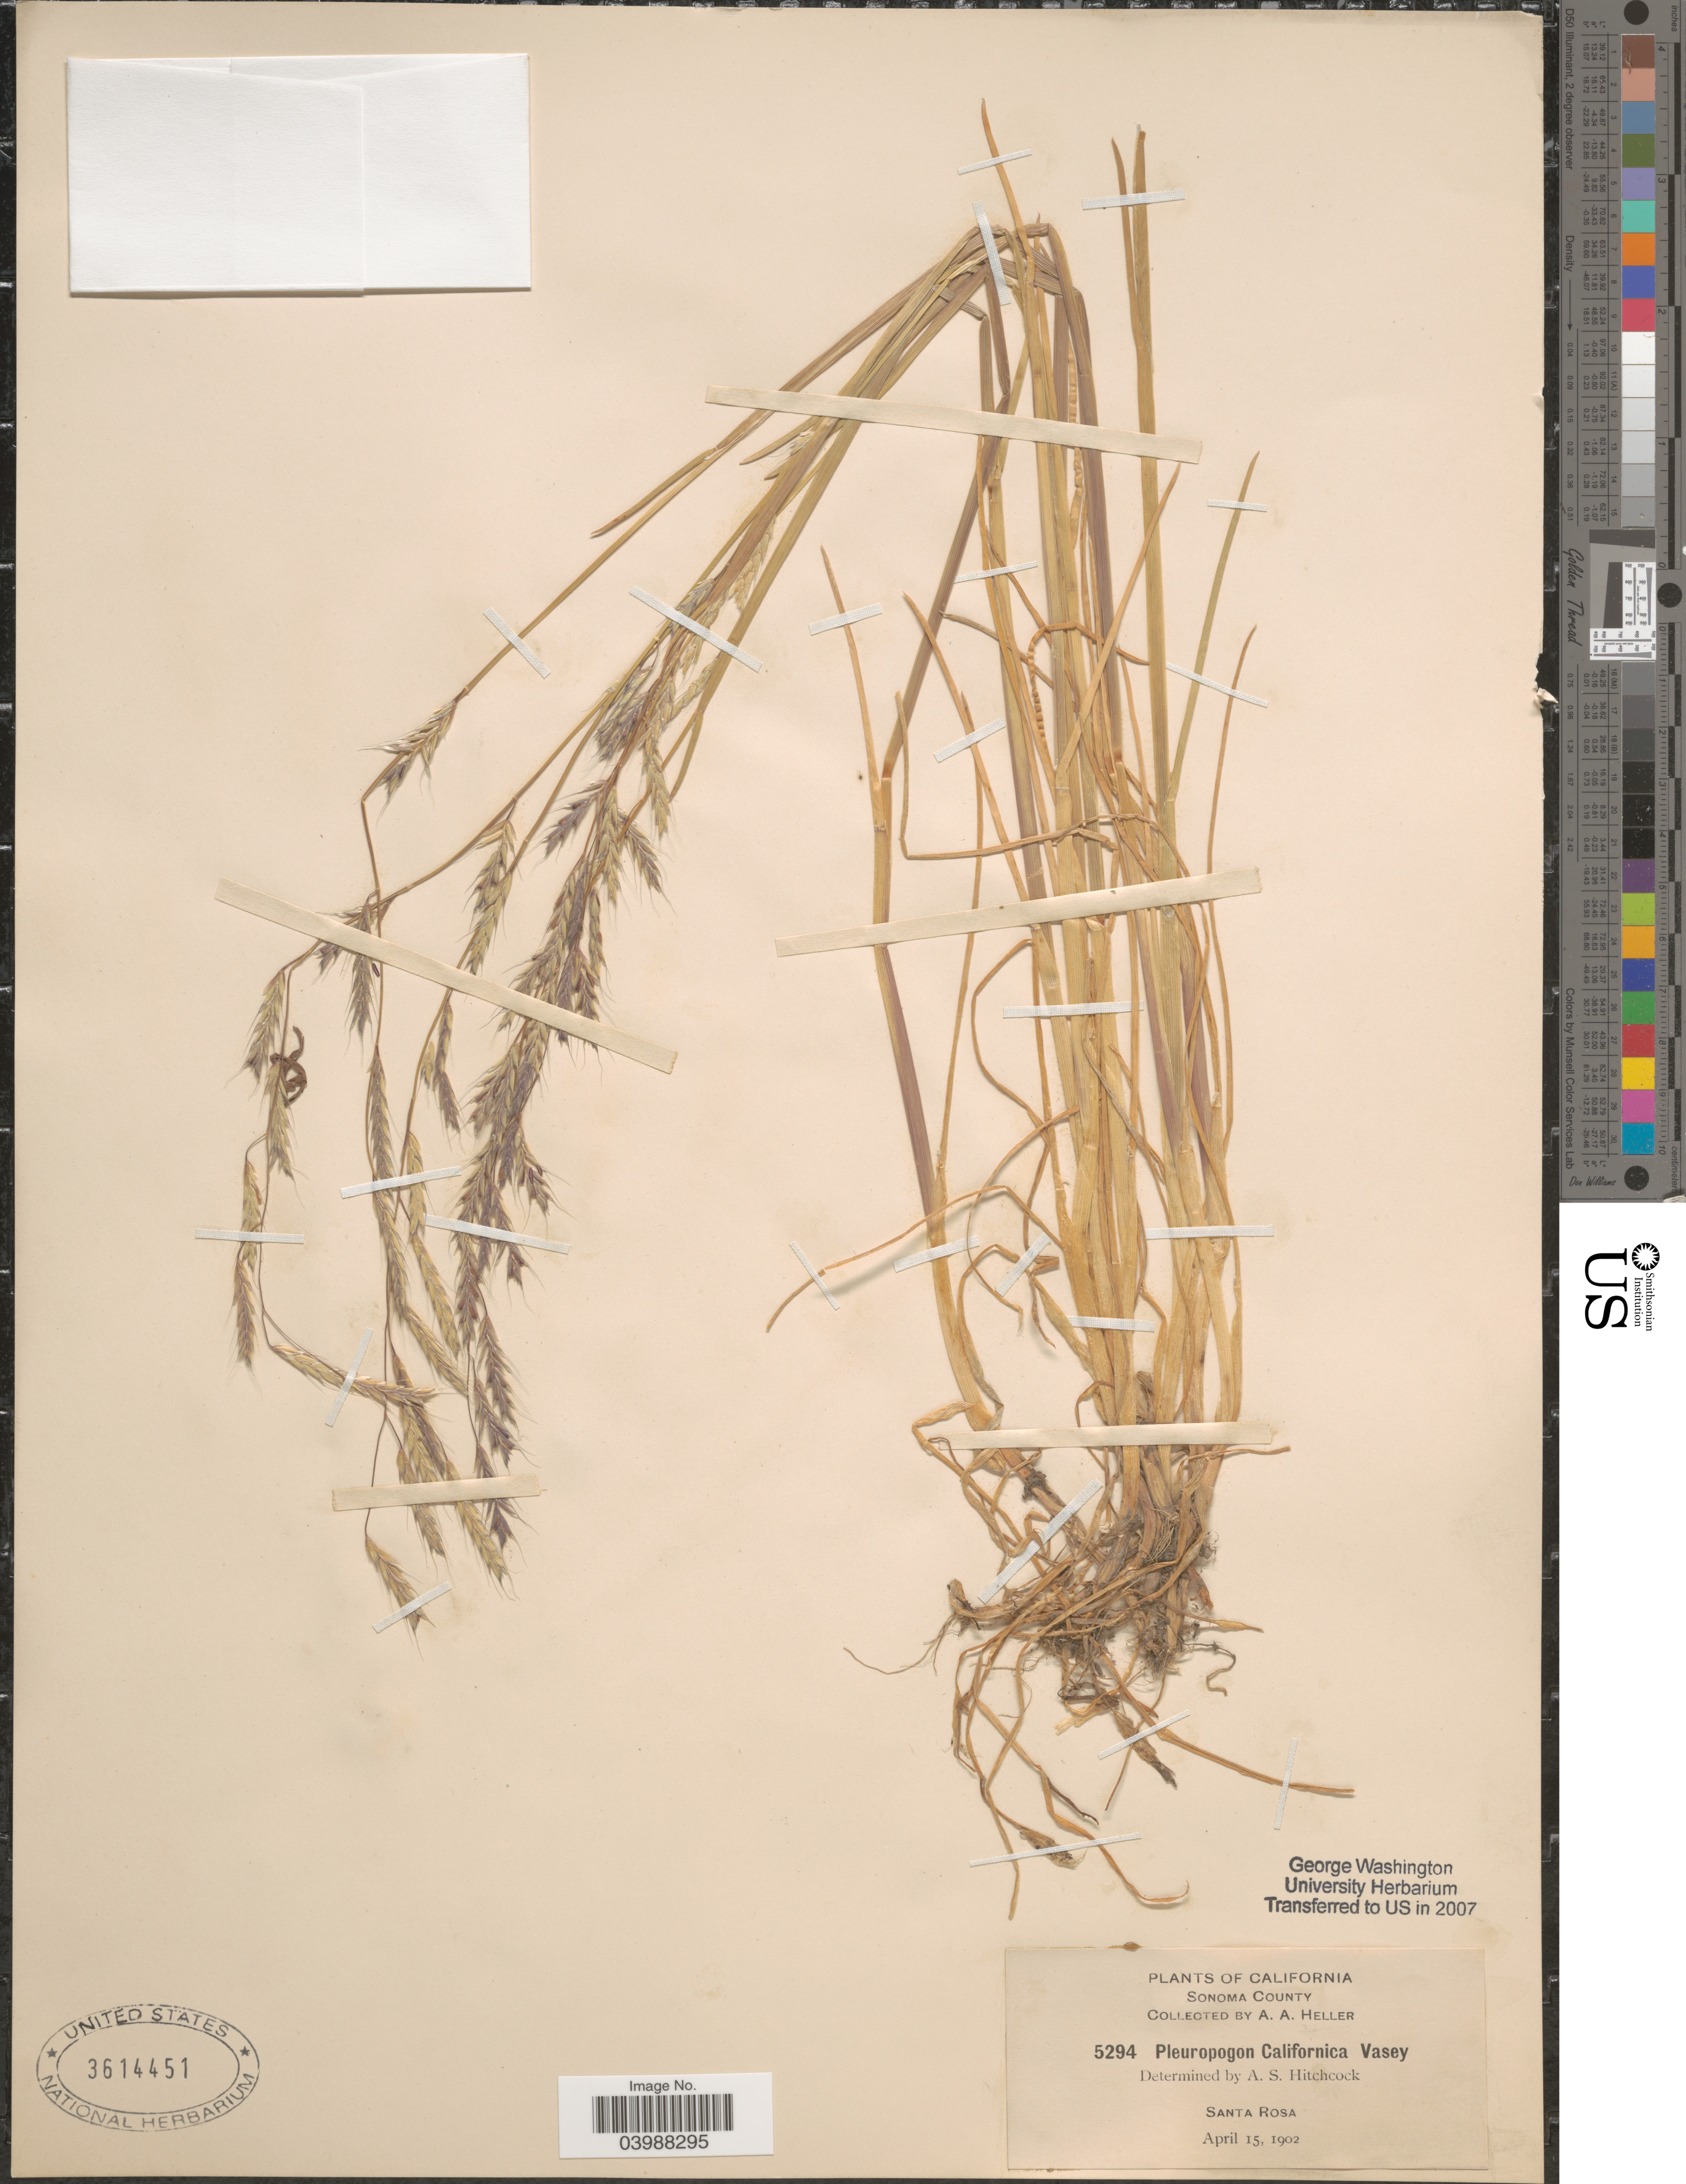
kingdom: Plantae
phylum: Tracheophyta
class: Liliopsida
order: Poales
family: Poaceae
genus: Pleuropogon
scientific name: Pleuropogon californicus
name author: (Nees) Benth. ex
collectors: A. A. Heller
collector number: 5294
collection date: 1902-04-15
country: United States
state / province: California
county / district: Sonoma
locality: Sonoma County. Santa Rosa.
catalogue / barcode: US 3614451